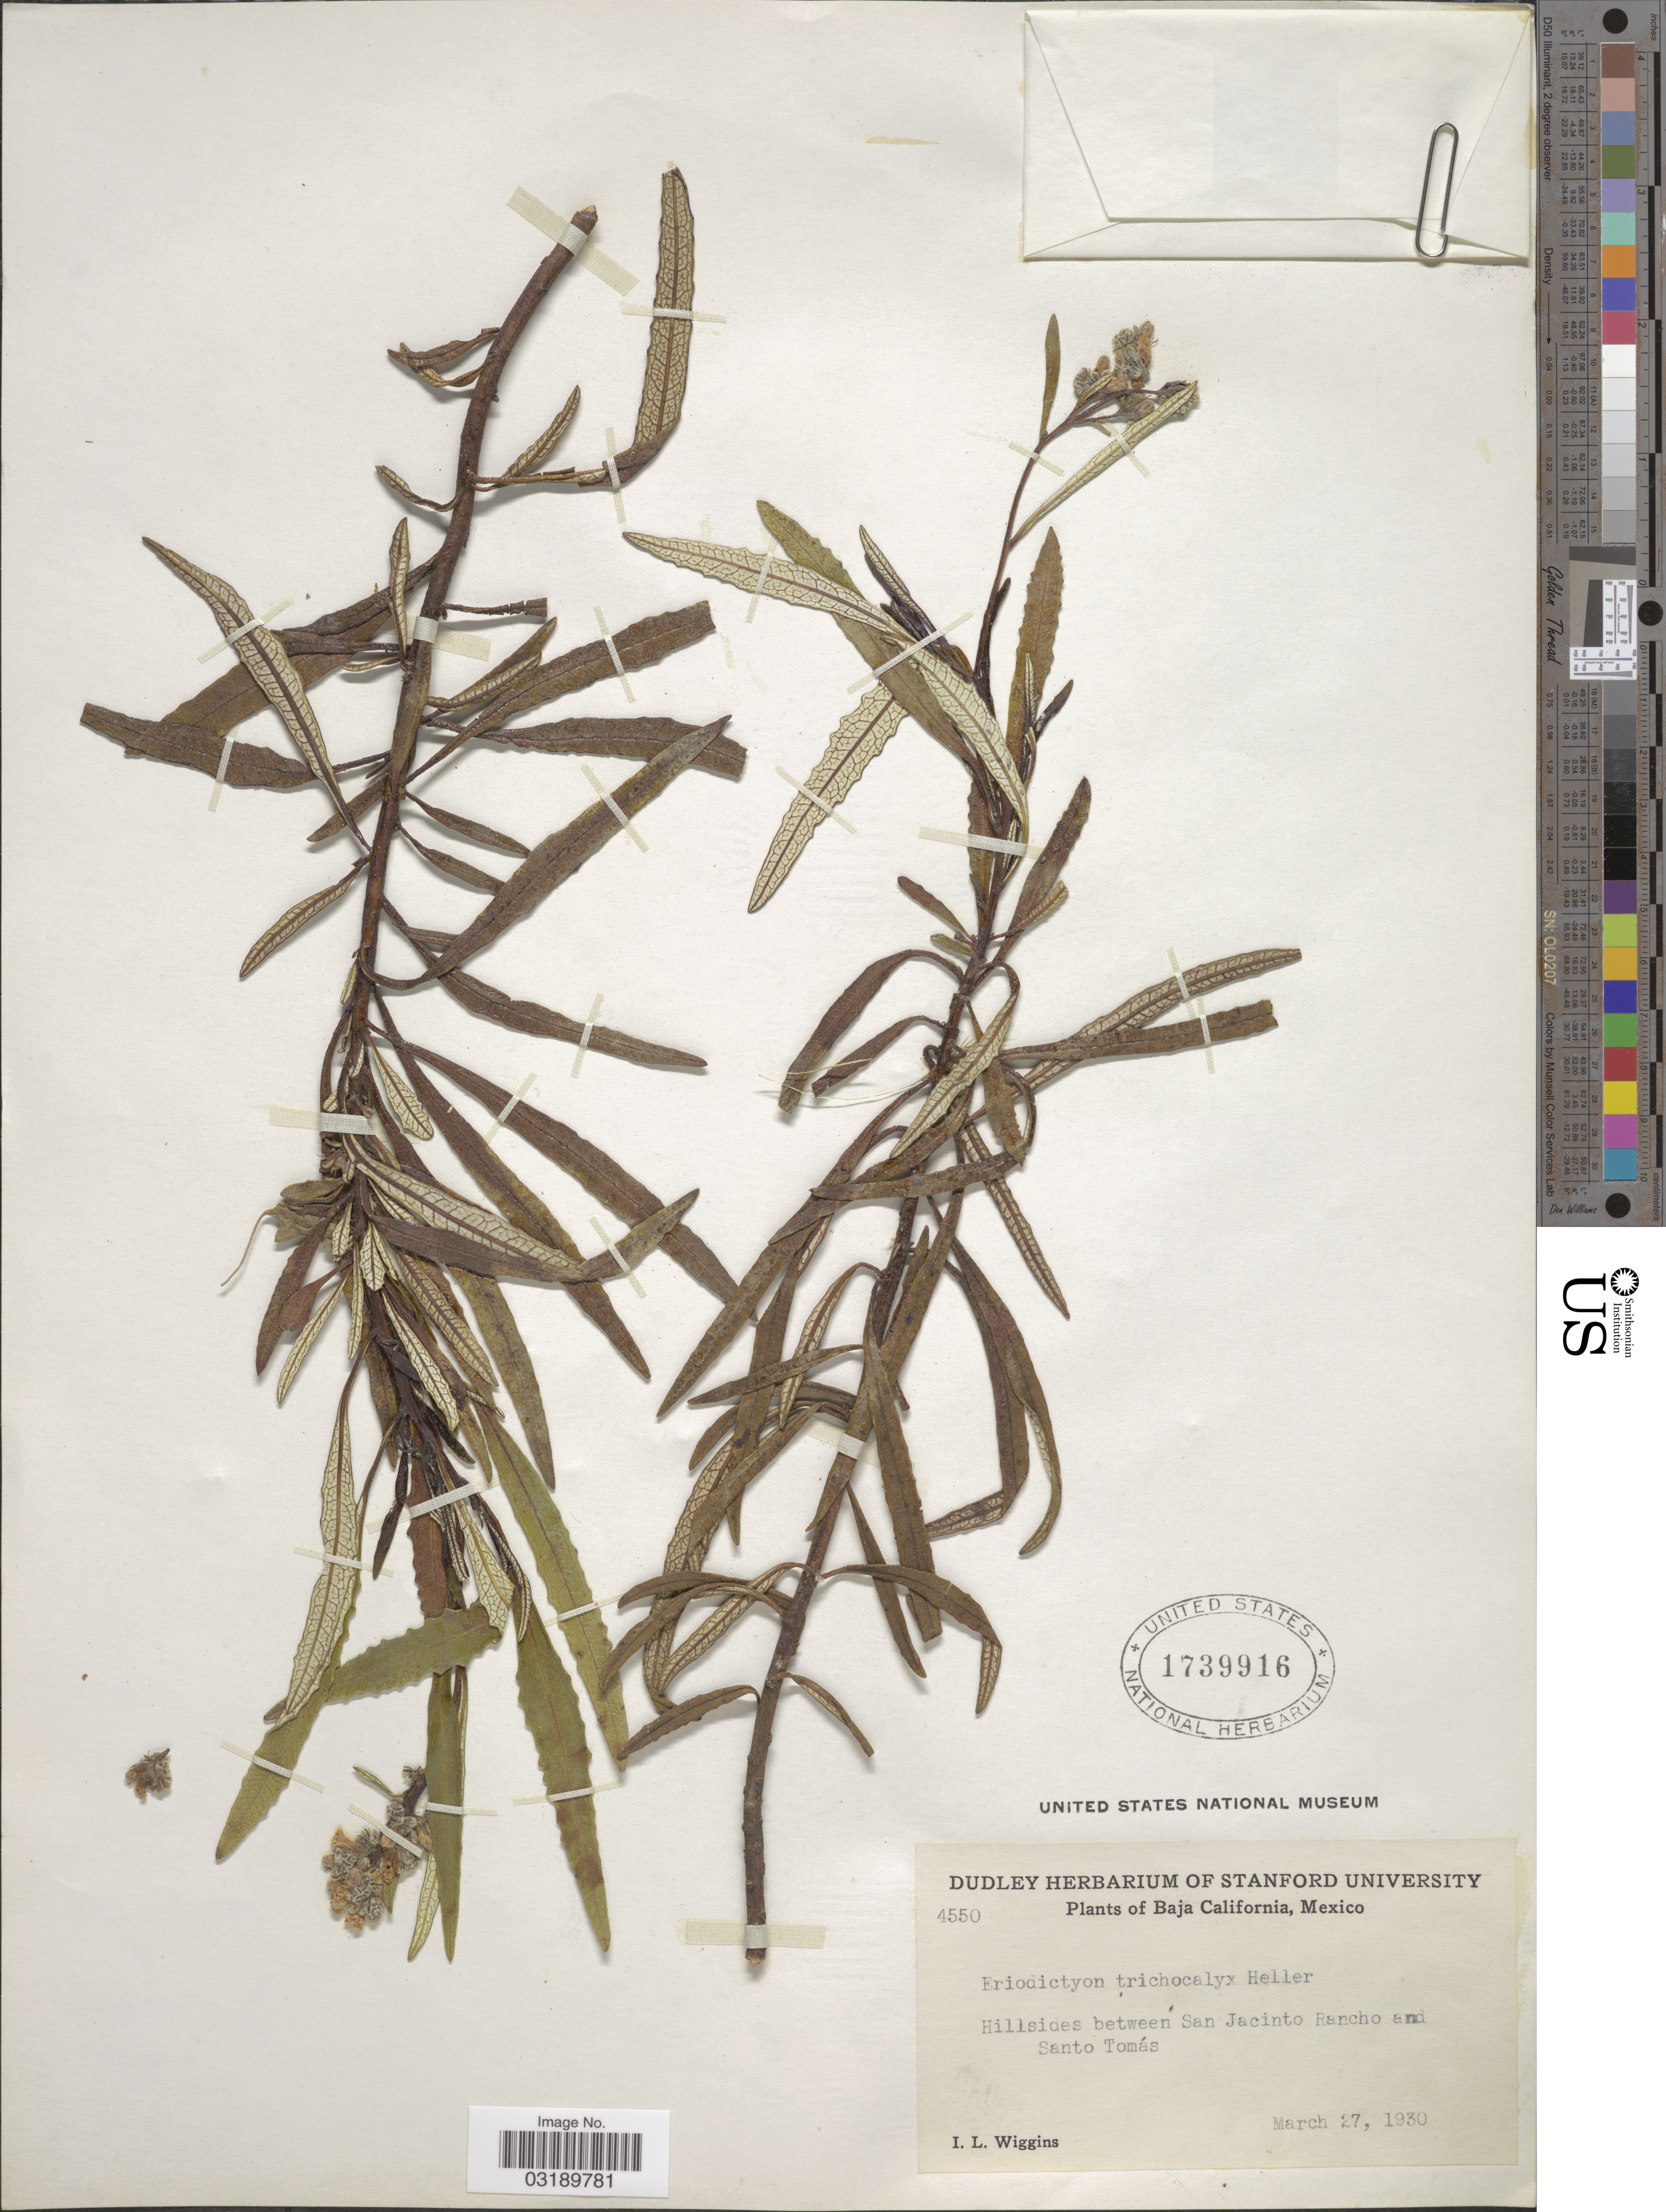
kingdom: Plantae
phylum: Tracheophyta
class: Magnoliopsida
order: Boraginales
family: Namaceae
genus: Eriodictyon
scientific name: Eriodictyon trichocalyx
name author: A. Heller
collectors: I. L. Wiggins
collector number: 4550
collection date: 1930-03-27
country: Mexico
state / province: Baja California Norte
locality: Hillsides between San Jacinto Rancho and Santo Tomás.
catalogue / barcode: US 1739916